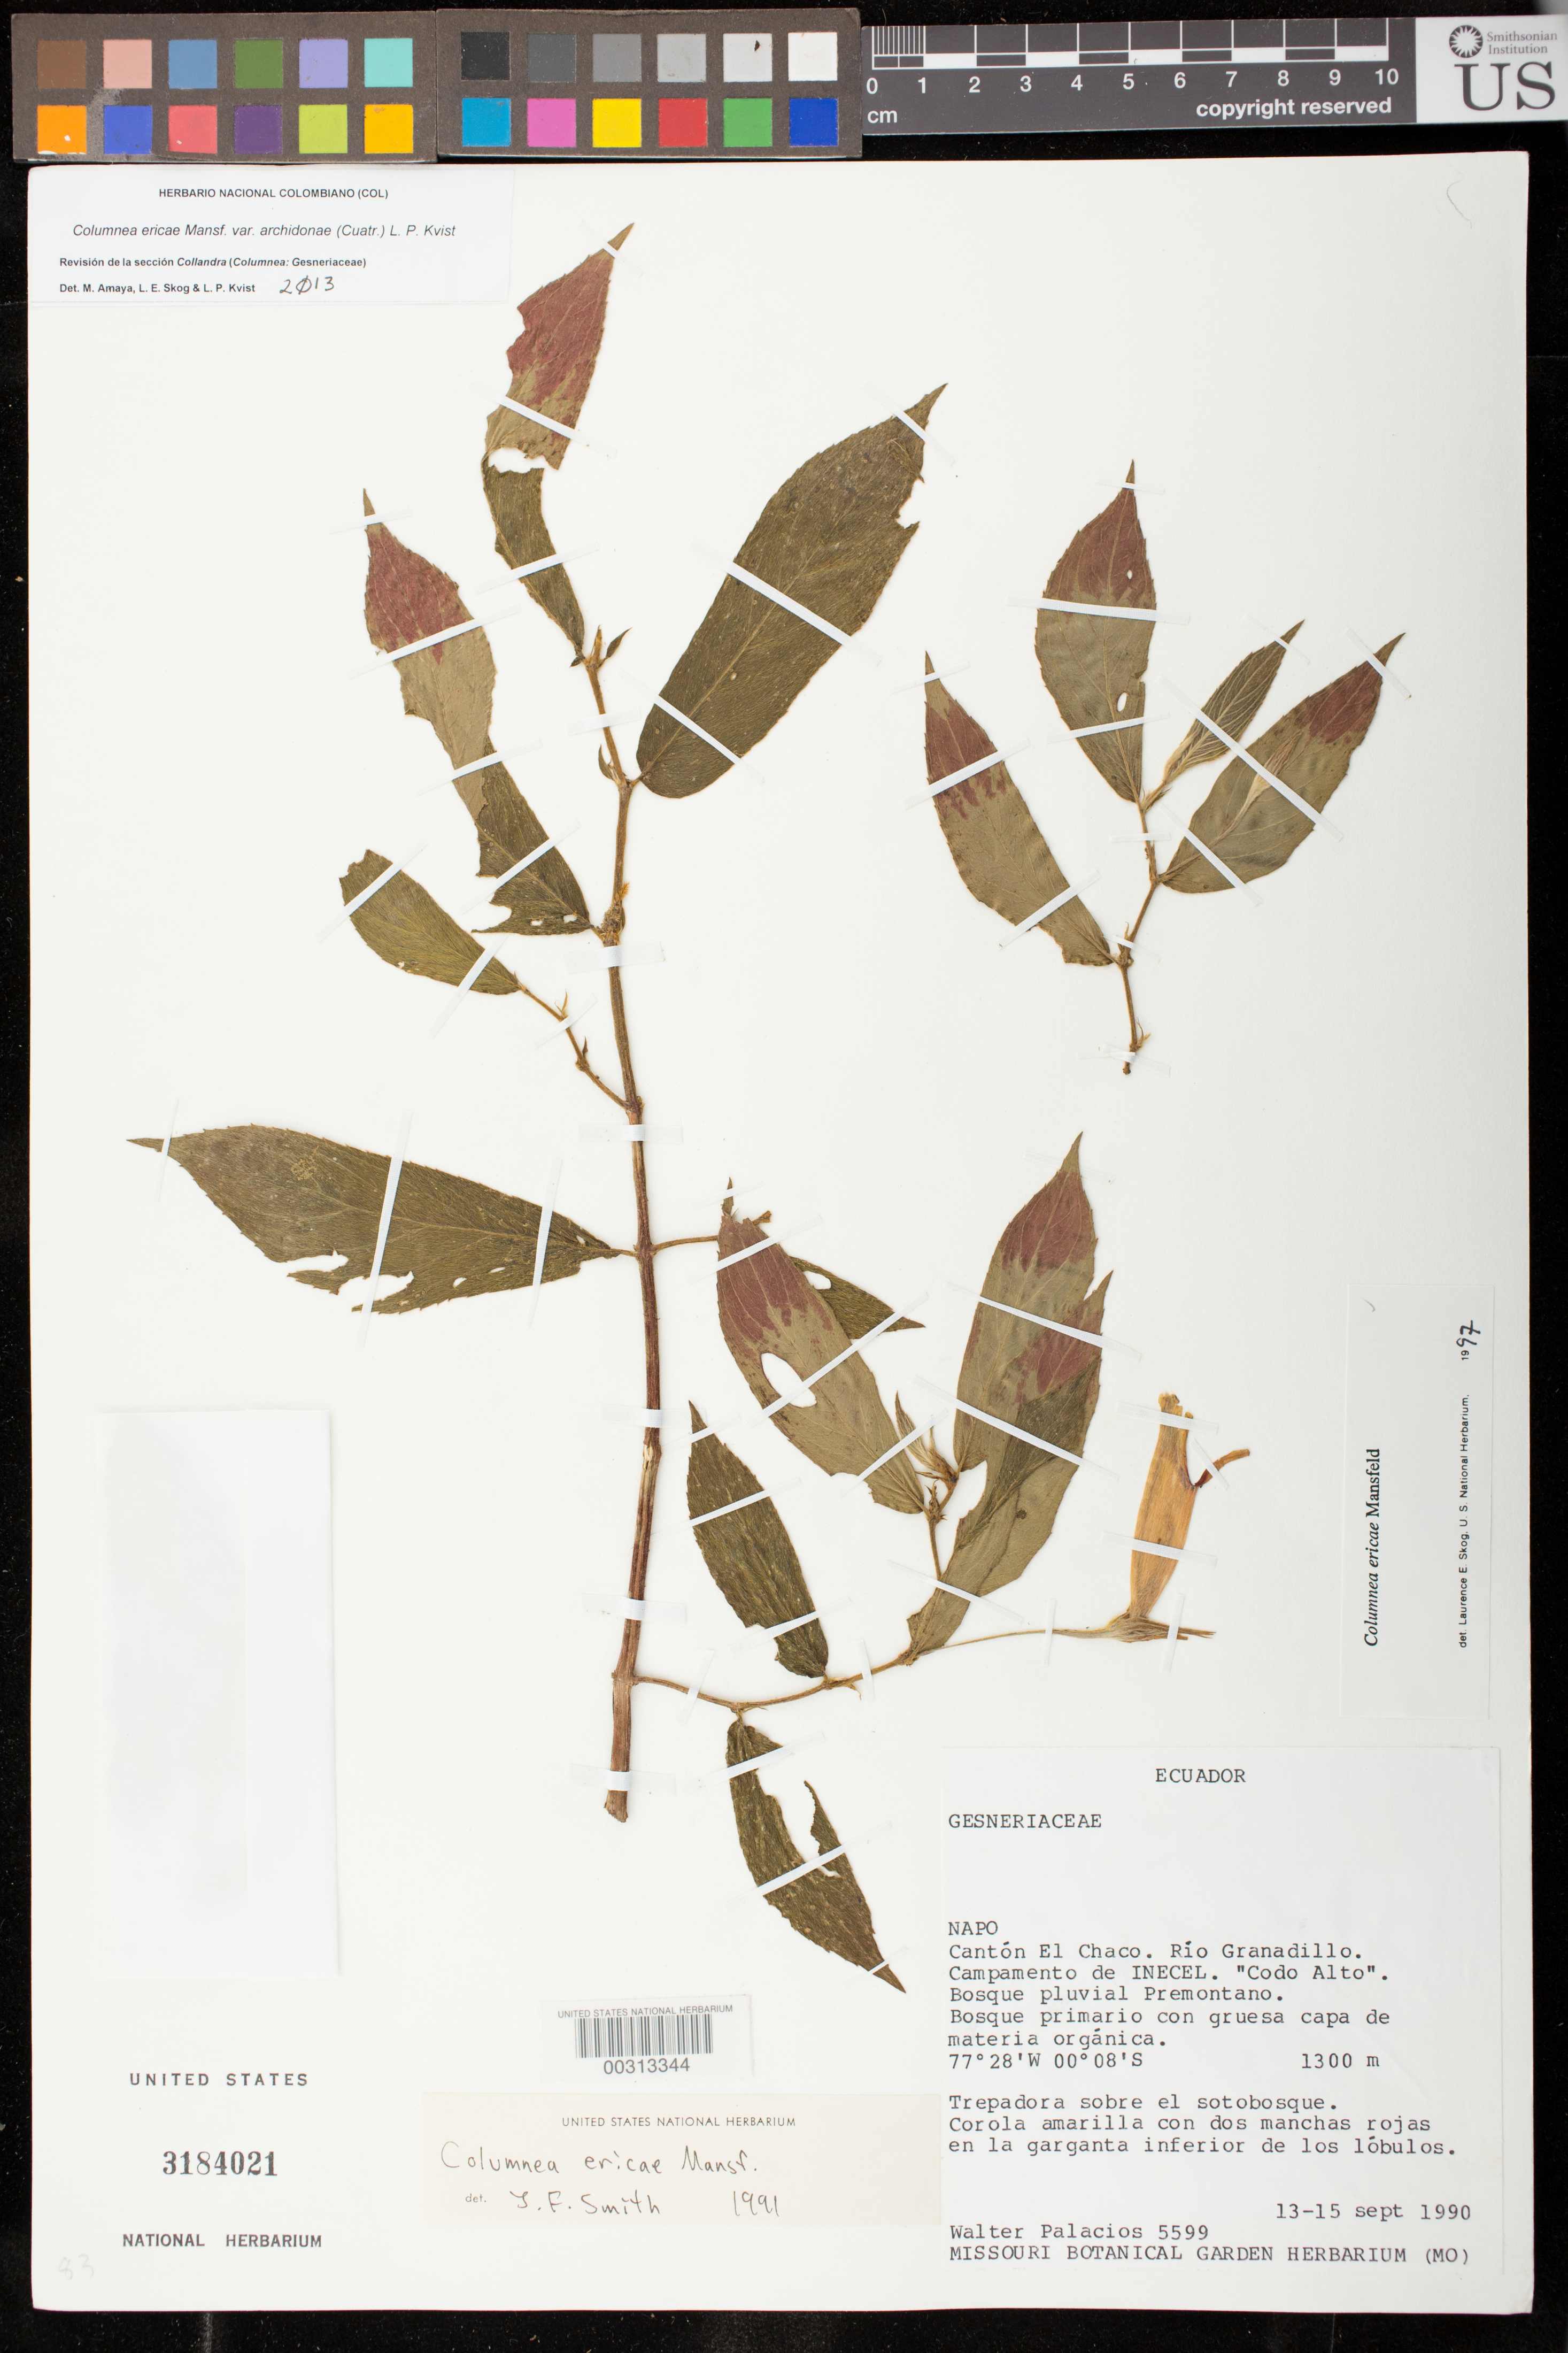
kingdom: Plantae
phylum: Tracheophyta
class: Magnoliopsida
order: Lamiales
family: Gesneriaceae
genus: Columnea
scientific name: Columnea ericae var. archidonae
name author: (Cuatrec.) L.P. Kvist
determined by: Amaya-Márquez, M.; Skog, Laurence E.; Kvist, L. P.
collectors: W. Palacios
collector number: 5599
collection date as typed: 13-15 Sep 1990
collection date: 1990-09-13/1990-09-15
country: Ecuador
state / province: Napo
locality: Cantón El Chaco, Río Grenadillo, campamento de INECEL, "Codo Alto"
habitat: Bosque pluvial premontano; bosque primario con gruesa capa de materia orgánica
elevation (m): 1300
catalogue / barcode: US 3184021